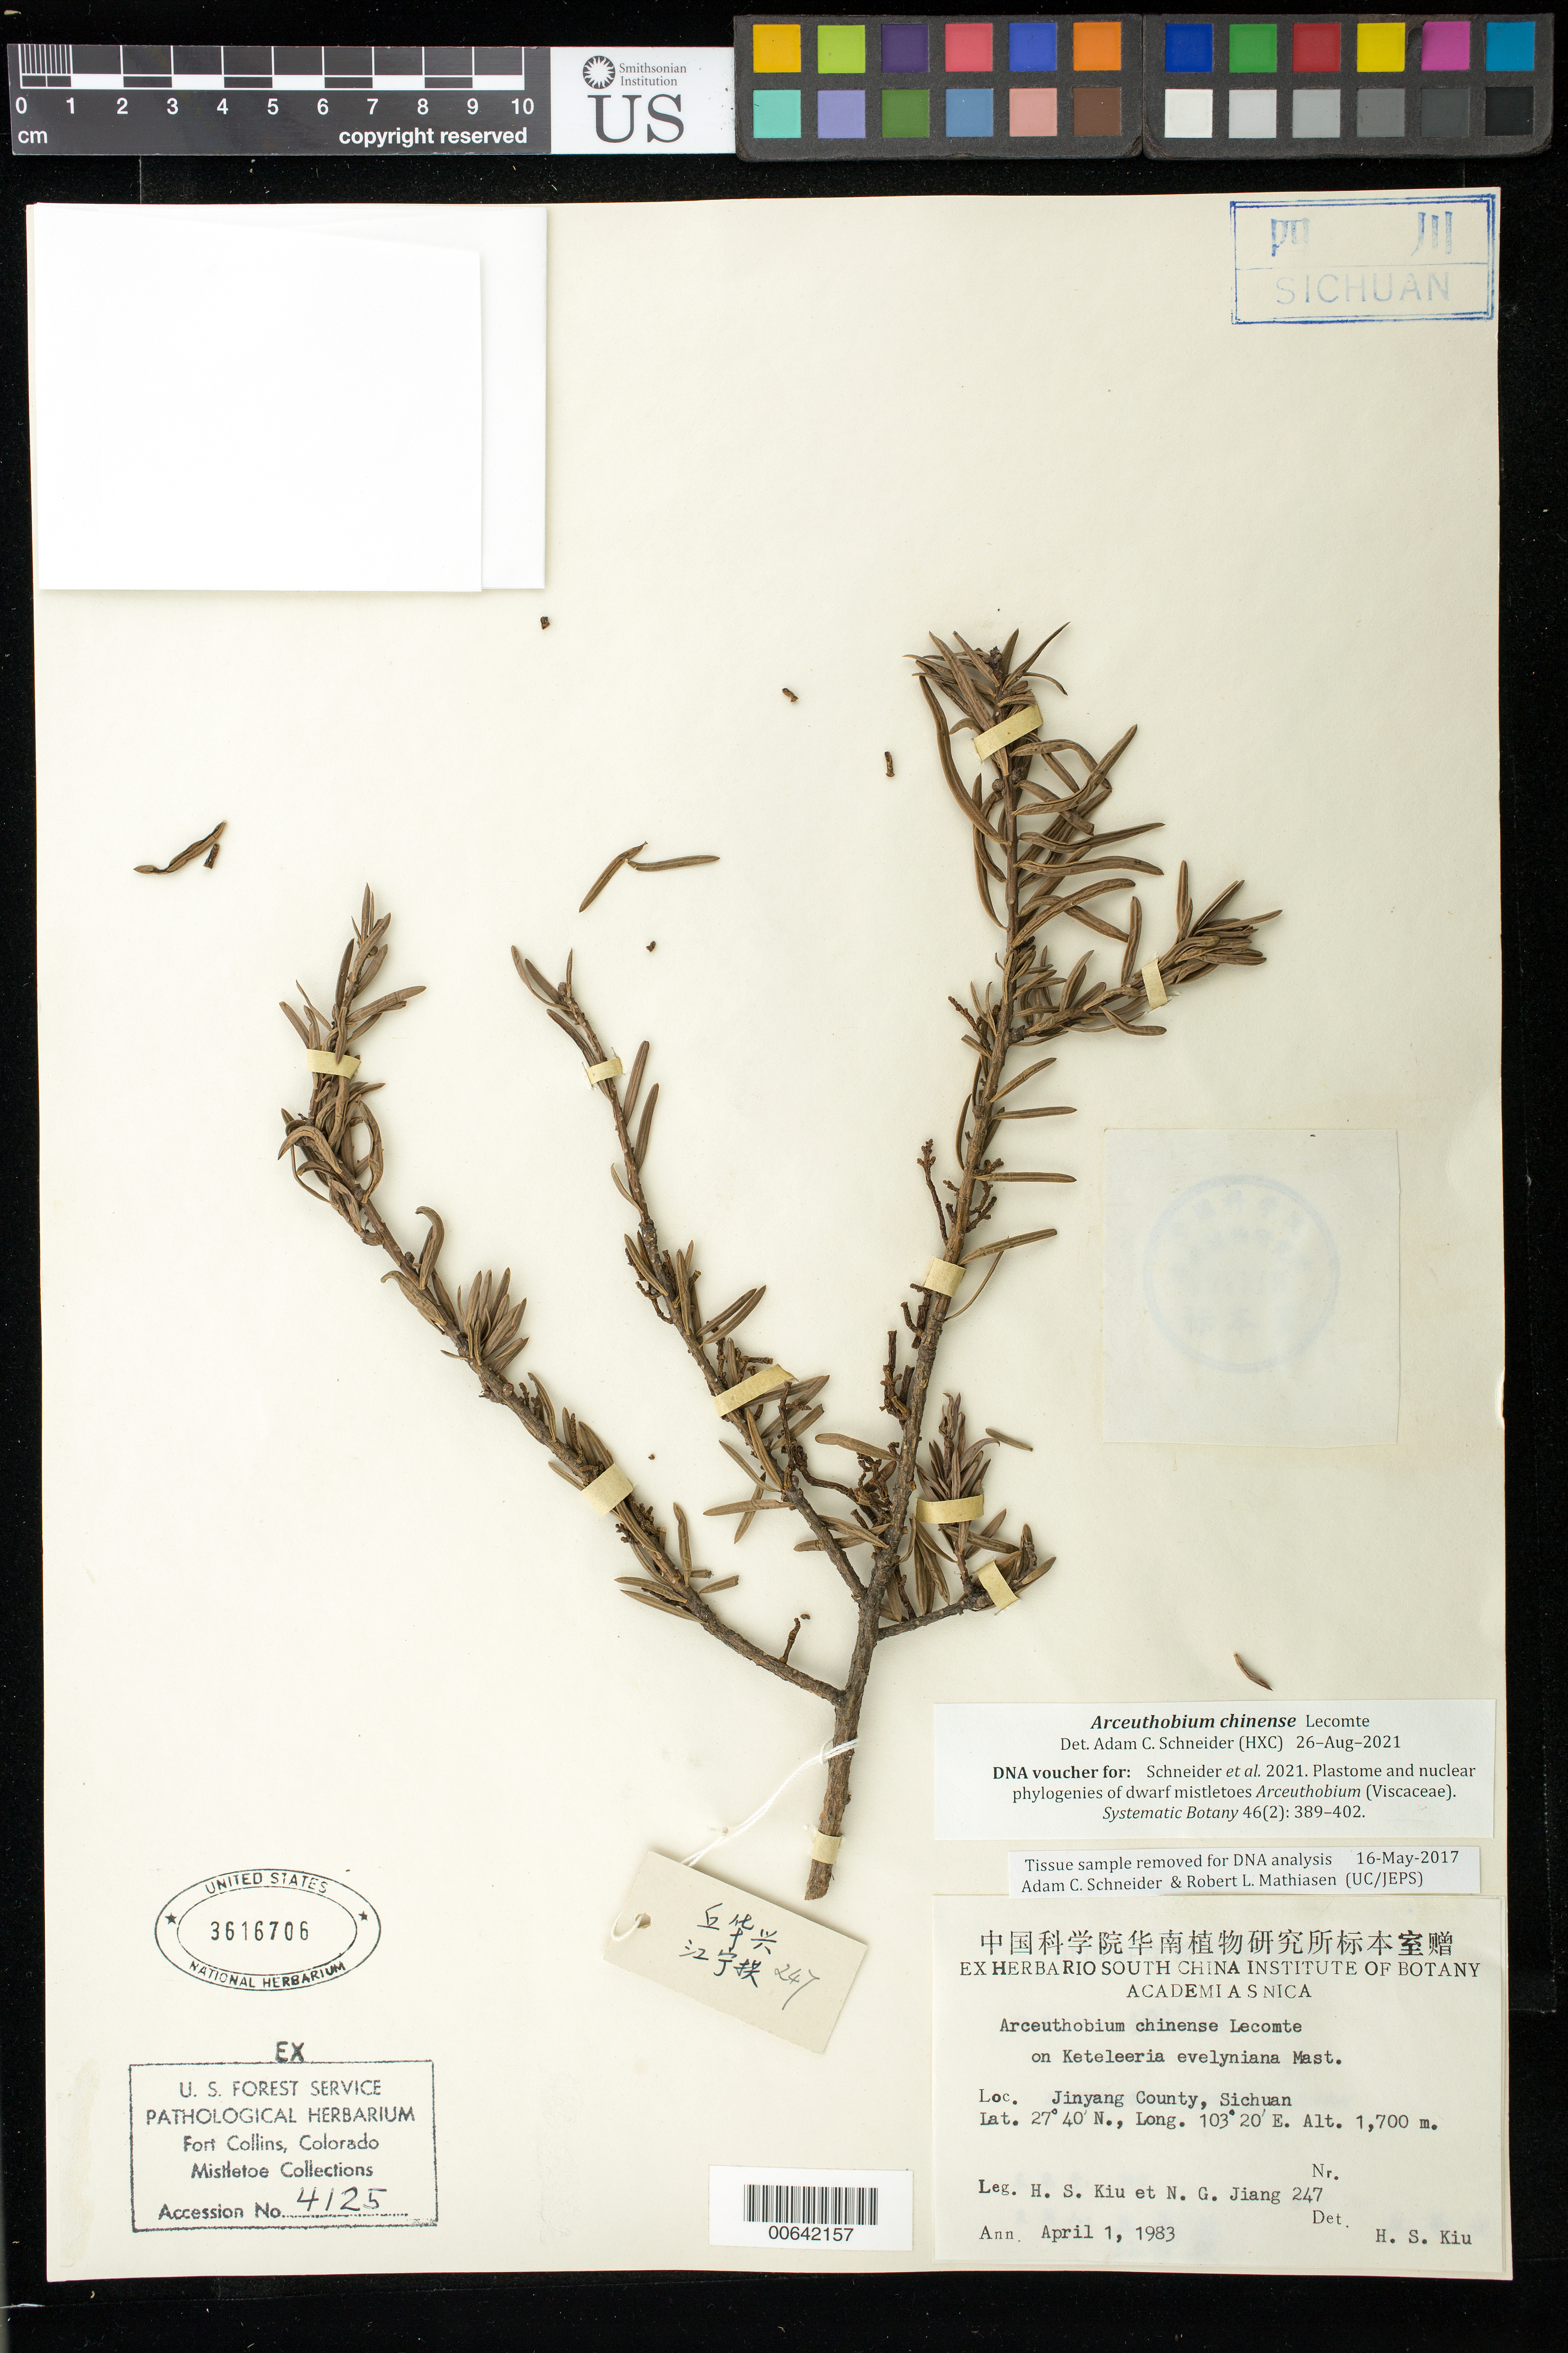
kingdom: Plantae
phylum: Tracheophyta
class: Pinopsida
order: Pinales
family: Pinaceae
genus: Keteleeria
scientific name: Keteleeria evelyniana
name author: Mast.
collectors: H. S. Kiu & N. G. Jang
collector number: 247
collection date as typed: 1 Apr 1983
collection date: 1983-04-01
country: China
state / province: Sichuan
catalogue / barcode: US 3616706